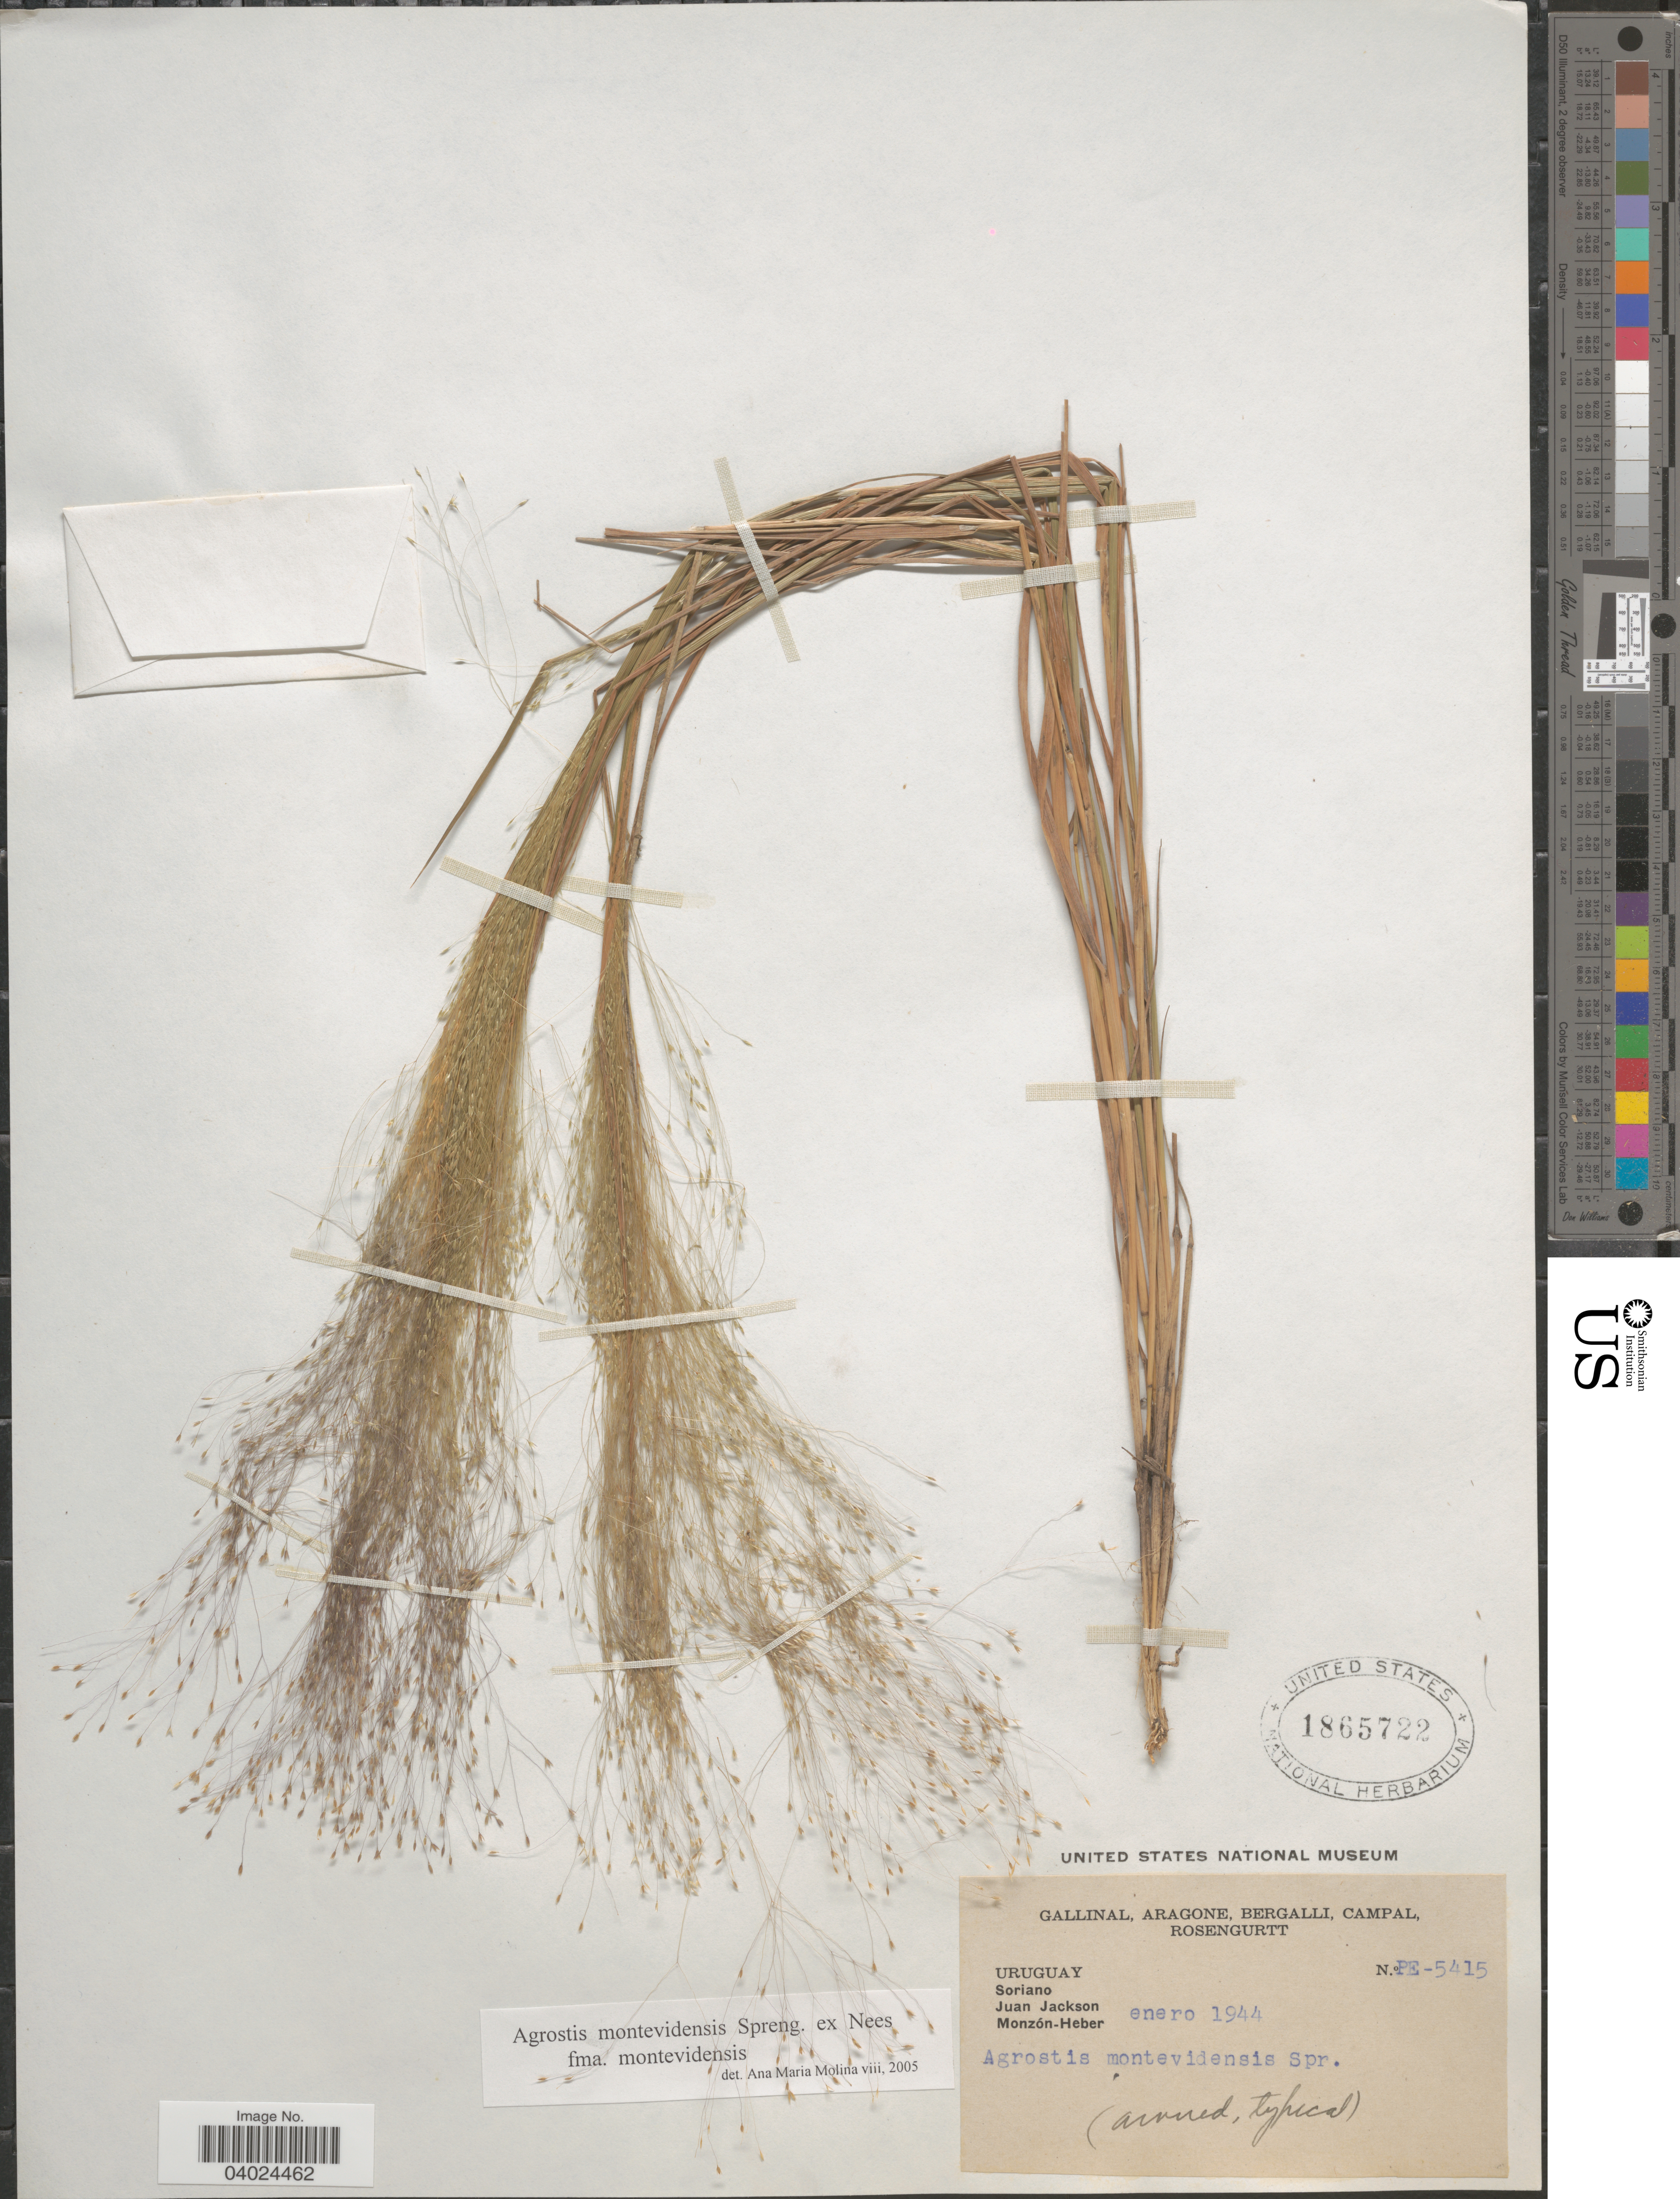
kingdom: Plantae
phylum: Tracheophyta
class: Liliopsida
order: Poales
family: Poaceae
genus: Agrostis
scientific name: Agrostis montevidensis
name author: A. Spreng. ex Nees in Mart.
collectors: -. Gallinal, -- Aragone, -- Bergalli, -- Campal & Rosengurtt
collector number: PE95415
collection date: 1944-01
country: Uruguay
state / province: Soriano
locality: Juan Jackson. Monzón-Heber.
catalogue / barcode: US 1865722